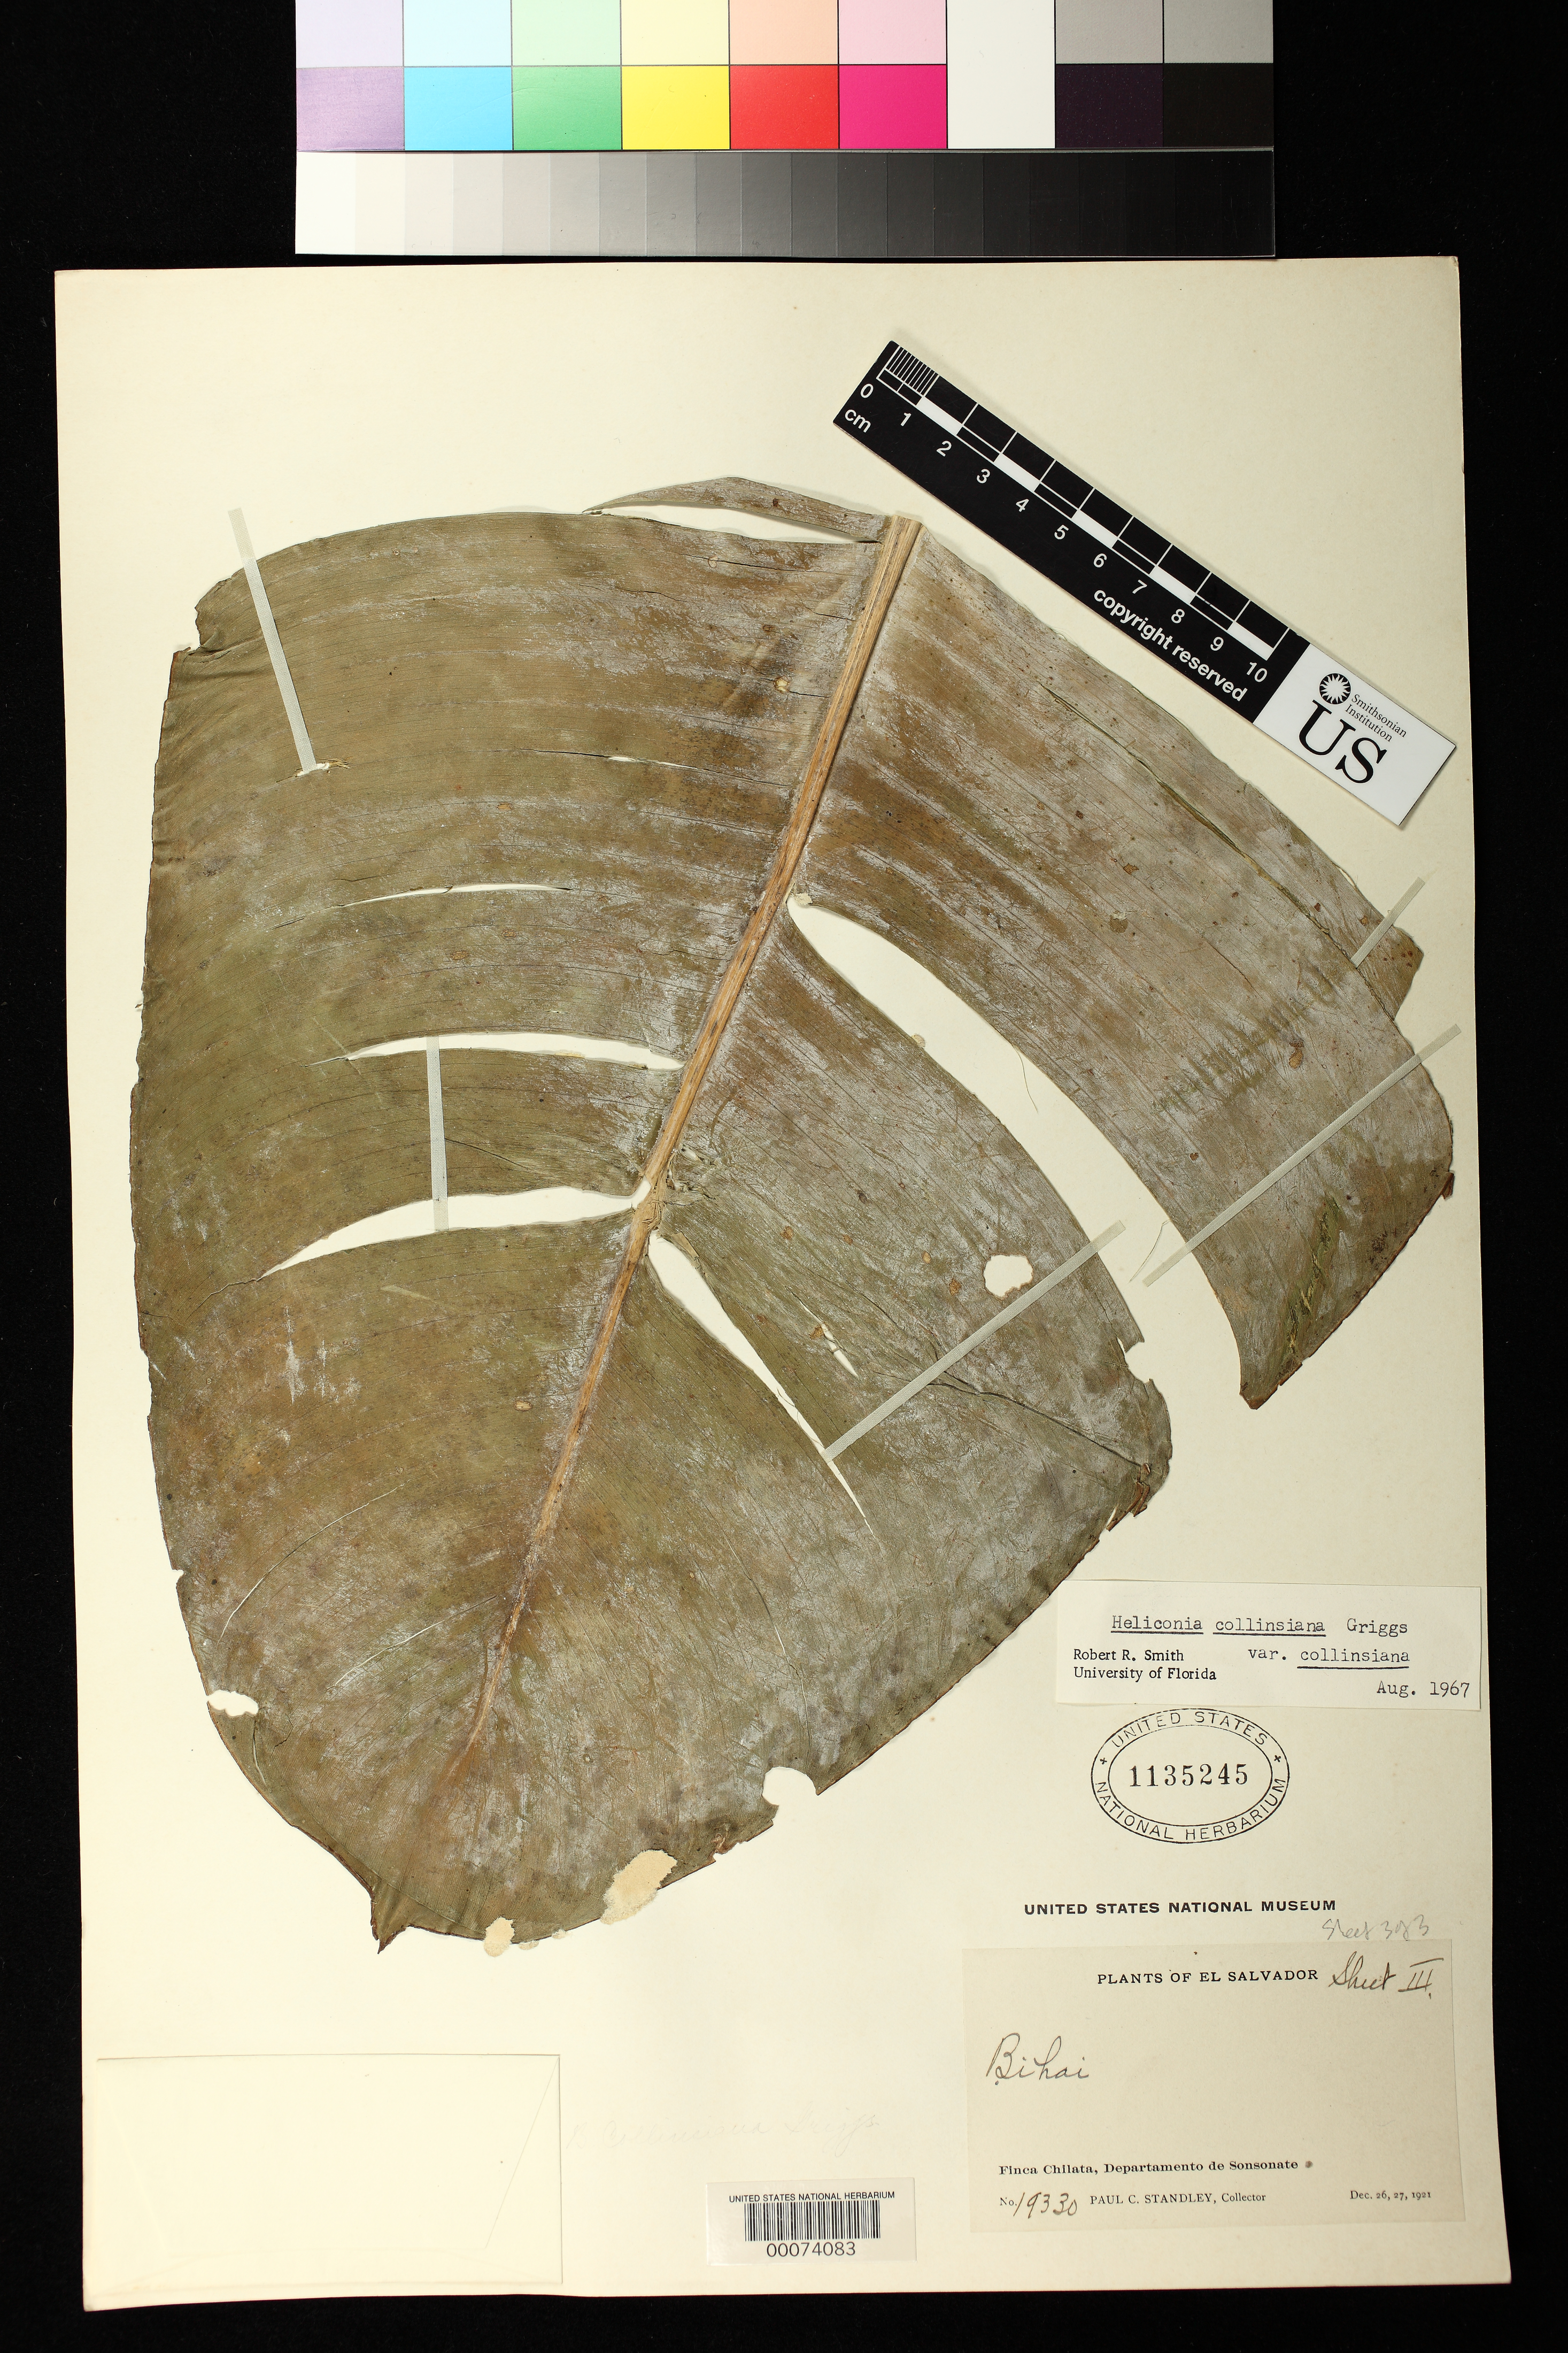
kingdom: Plantae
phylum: Tracheophyta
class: Liliopsida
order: Zingiberales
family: Heliconiaceae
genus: Heliconia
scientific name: Heliconia collinsiana var. collinsiana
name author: R.F. Griggs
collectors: P. C. Standley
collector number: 19330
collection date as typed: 26 Dec 1921 and 27 Dec 1921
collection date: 1921-12-26,1921-12-27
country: El Salvador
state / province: Sonsonate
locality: Finca chilata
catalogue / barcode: US 1135245